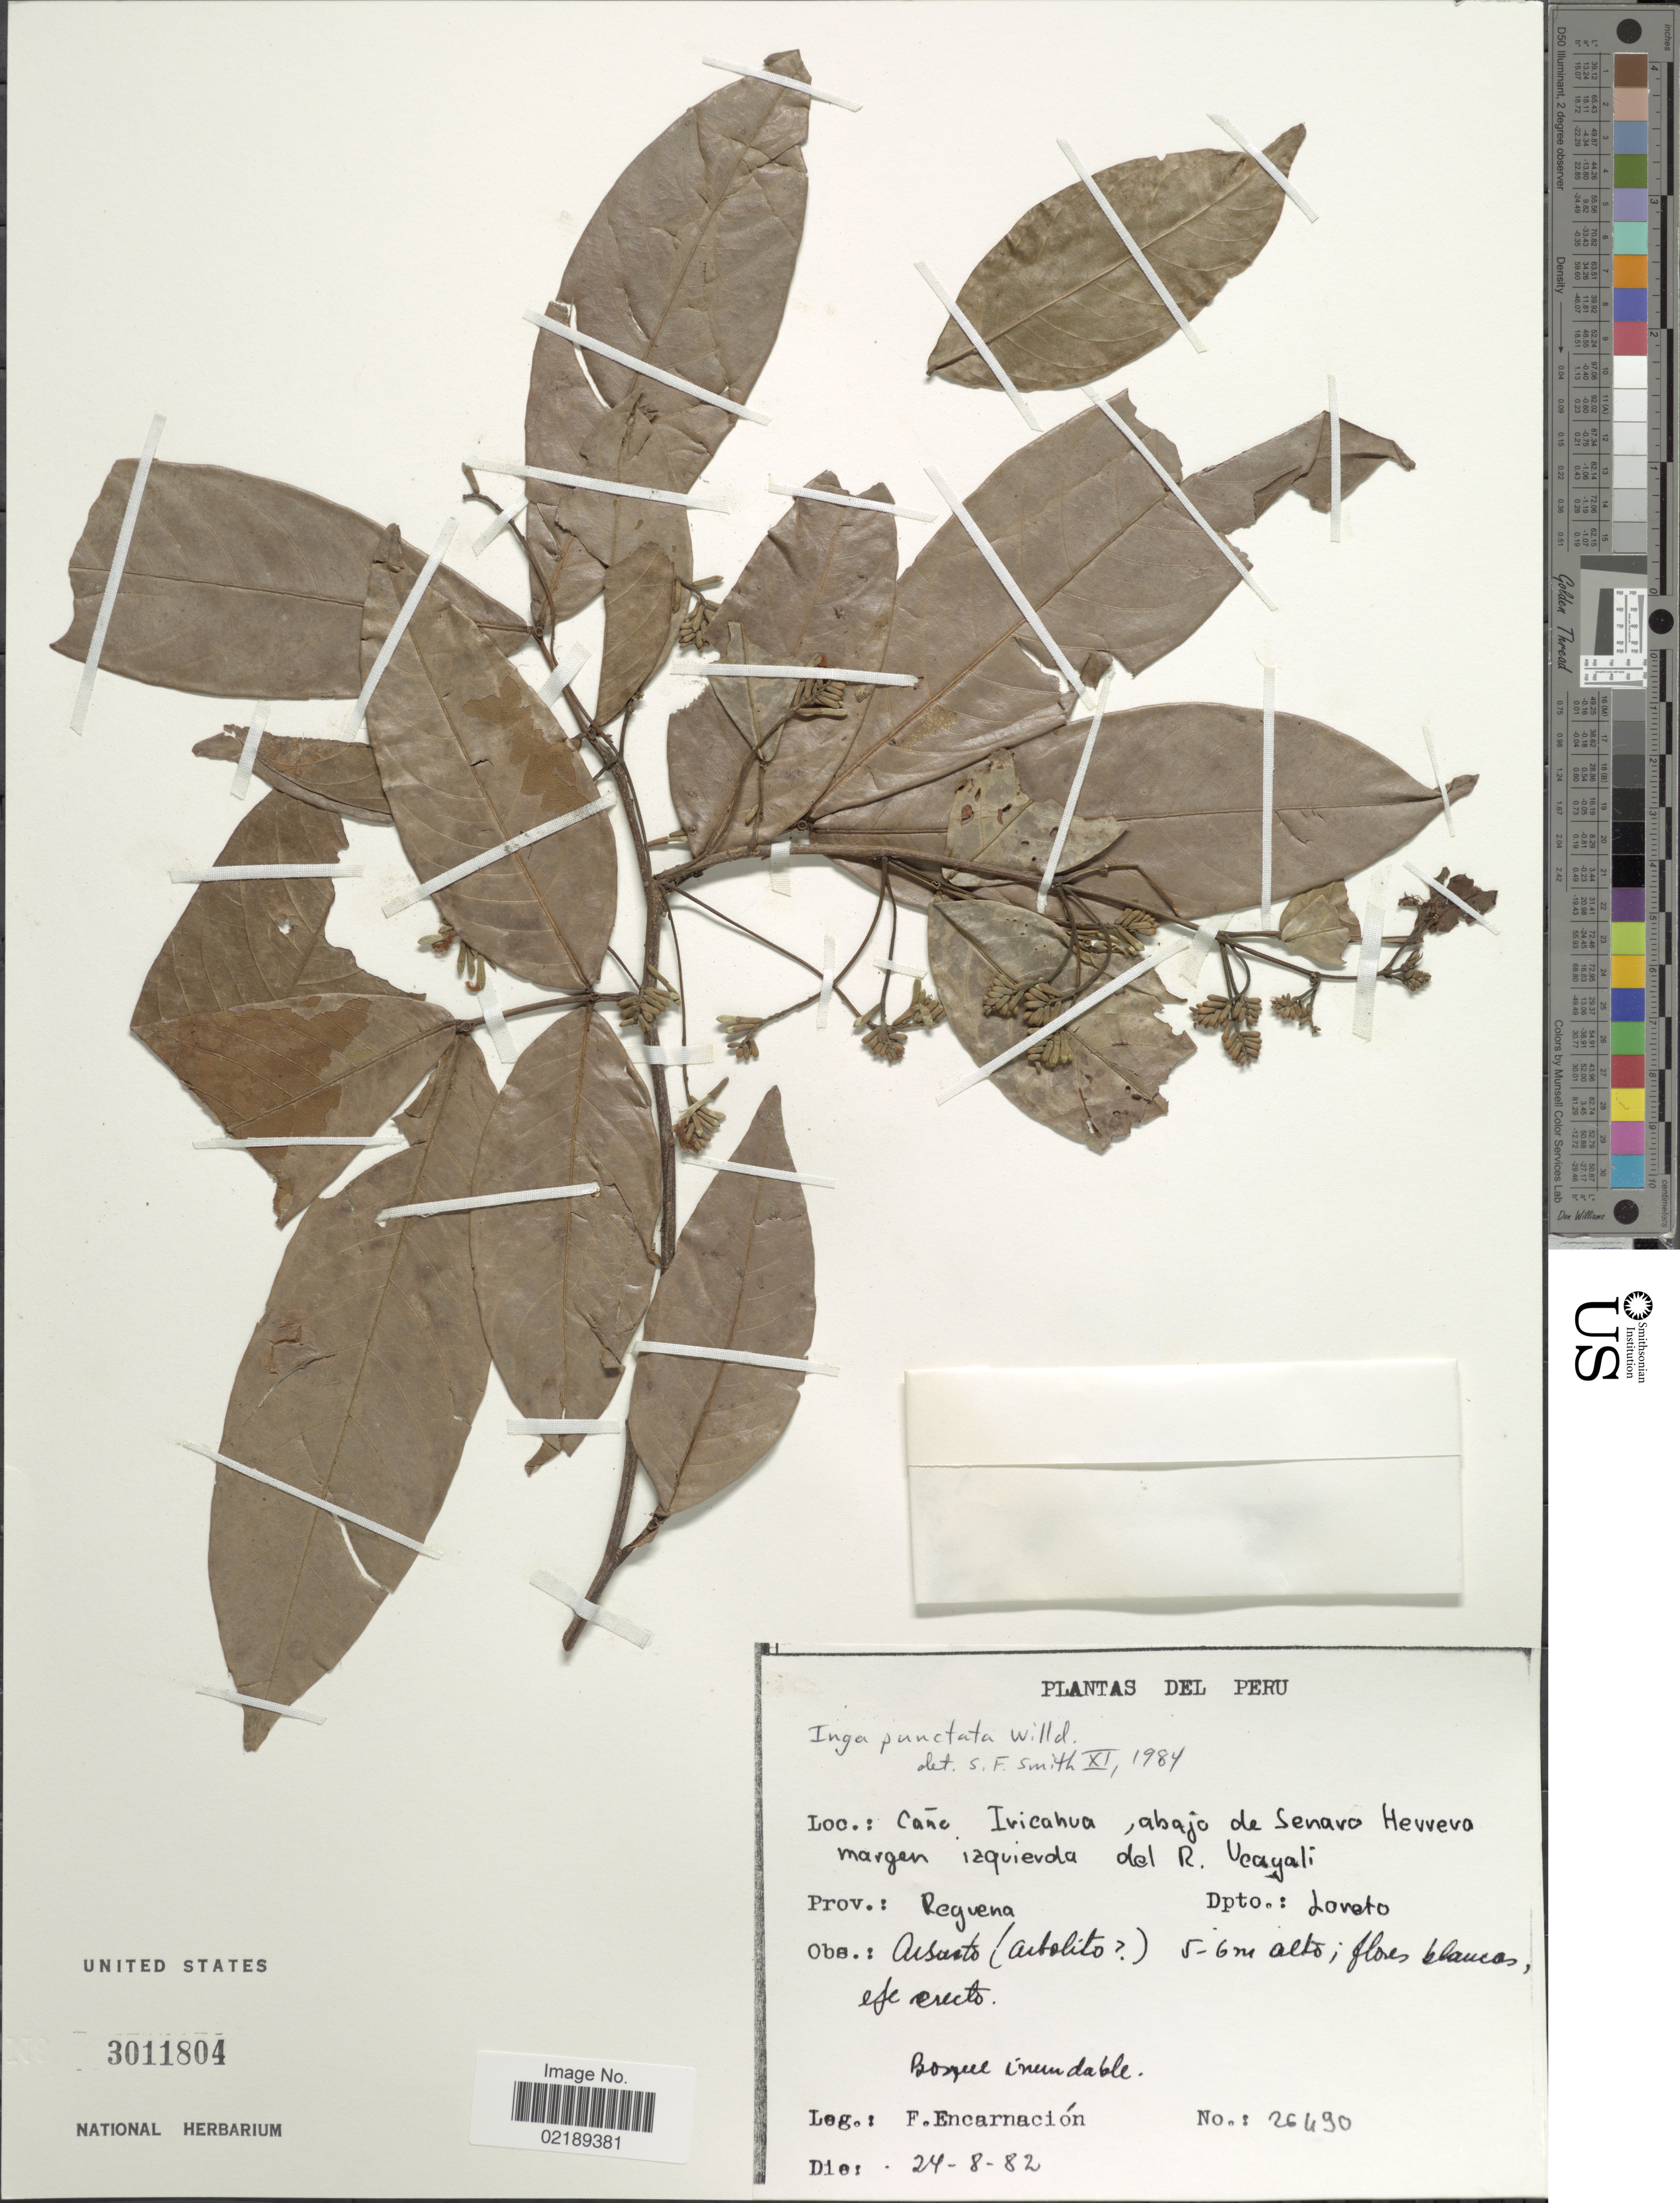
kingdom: Plantae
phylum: Tracheophyta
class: Magnoliopsida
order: Fabales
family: Fabaceae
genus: Inga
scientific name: Inga punctata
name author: Willd.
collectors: F. Encarnación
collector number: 26490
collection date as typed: Transcribed d/m/y: 24/8/82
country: Peru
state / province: Loreto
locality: Caño Iricahua abajo de Jenaro Herrera margen izquierda del R. Ucayali, Prov. Requena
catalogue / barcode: US 3011804